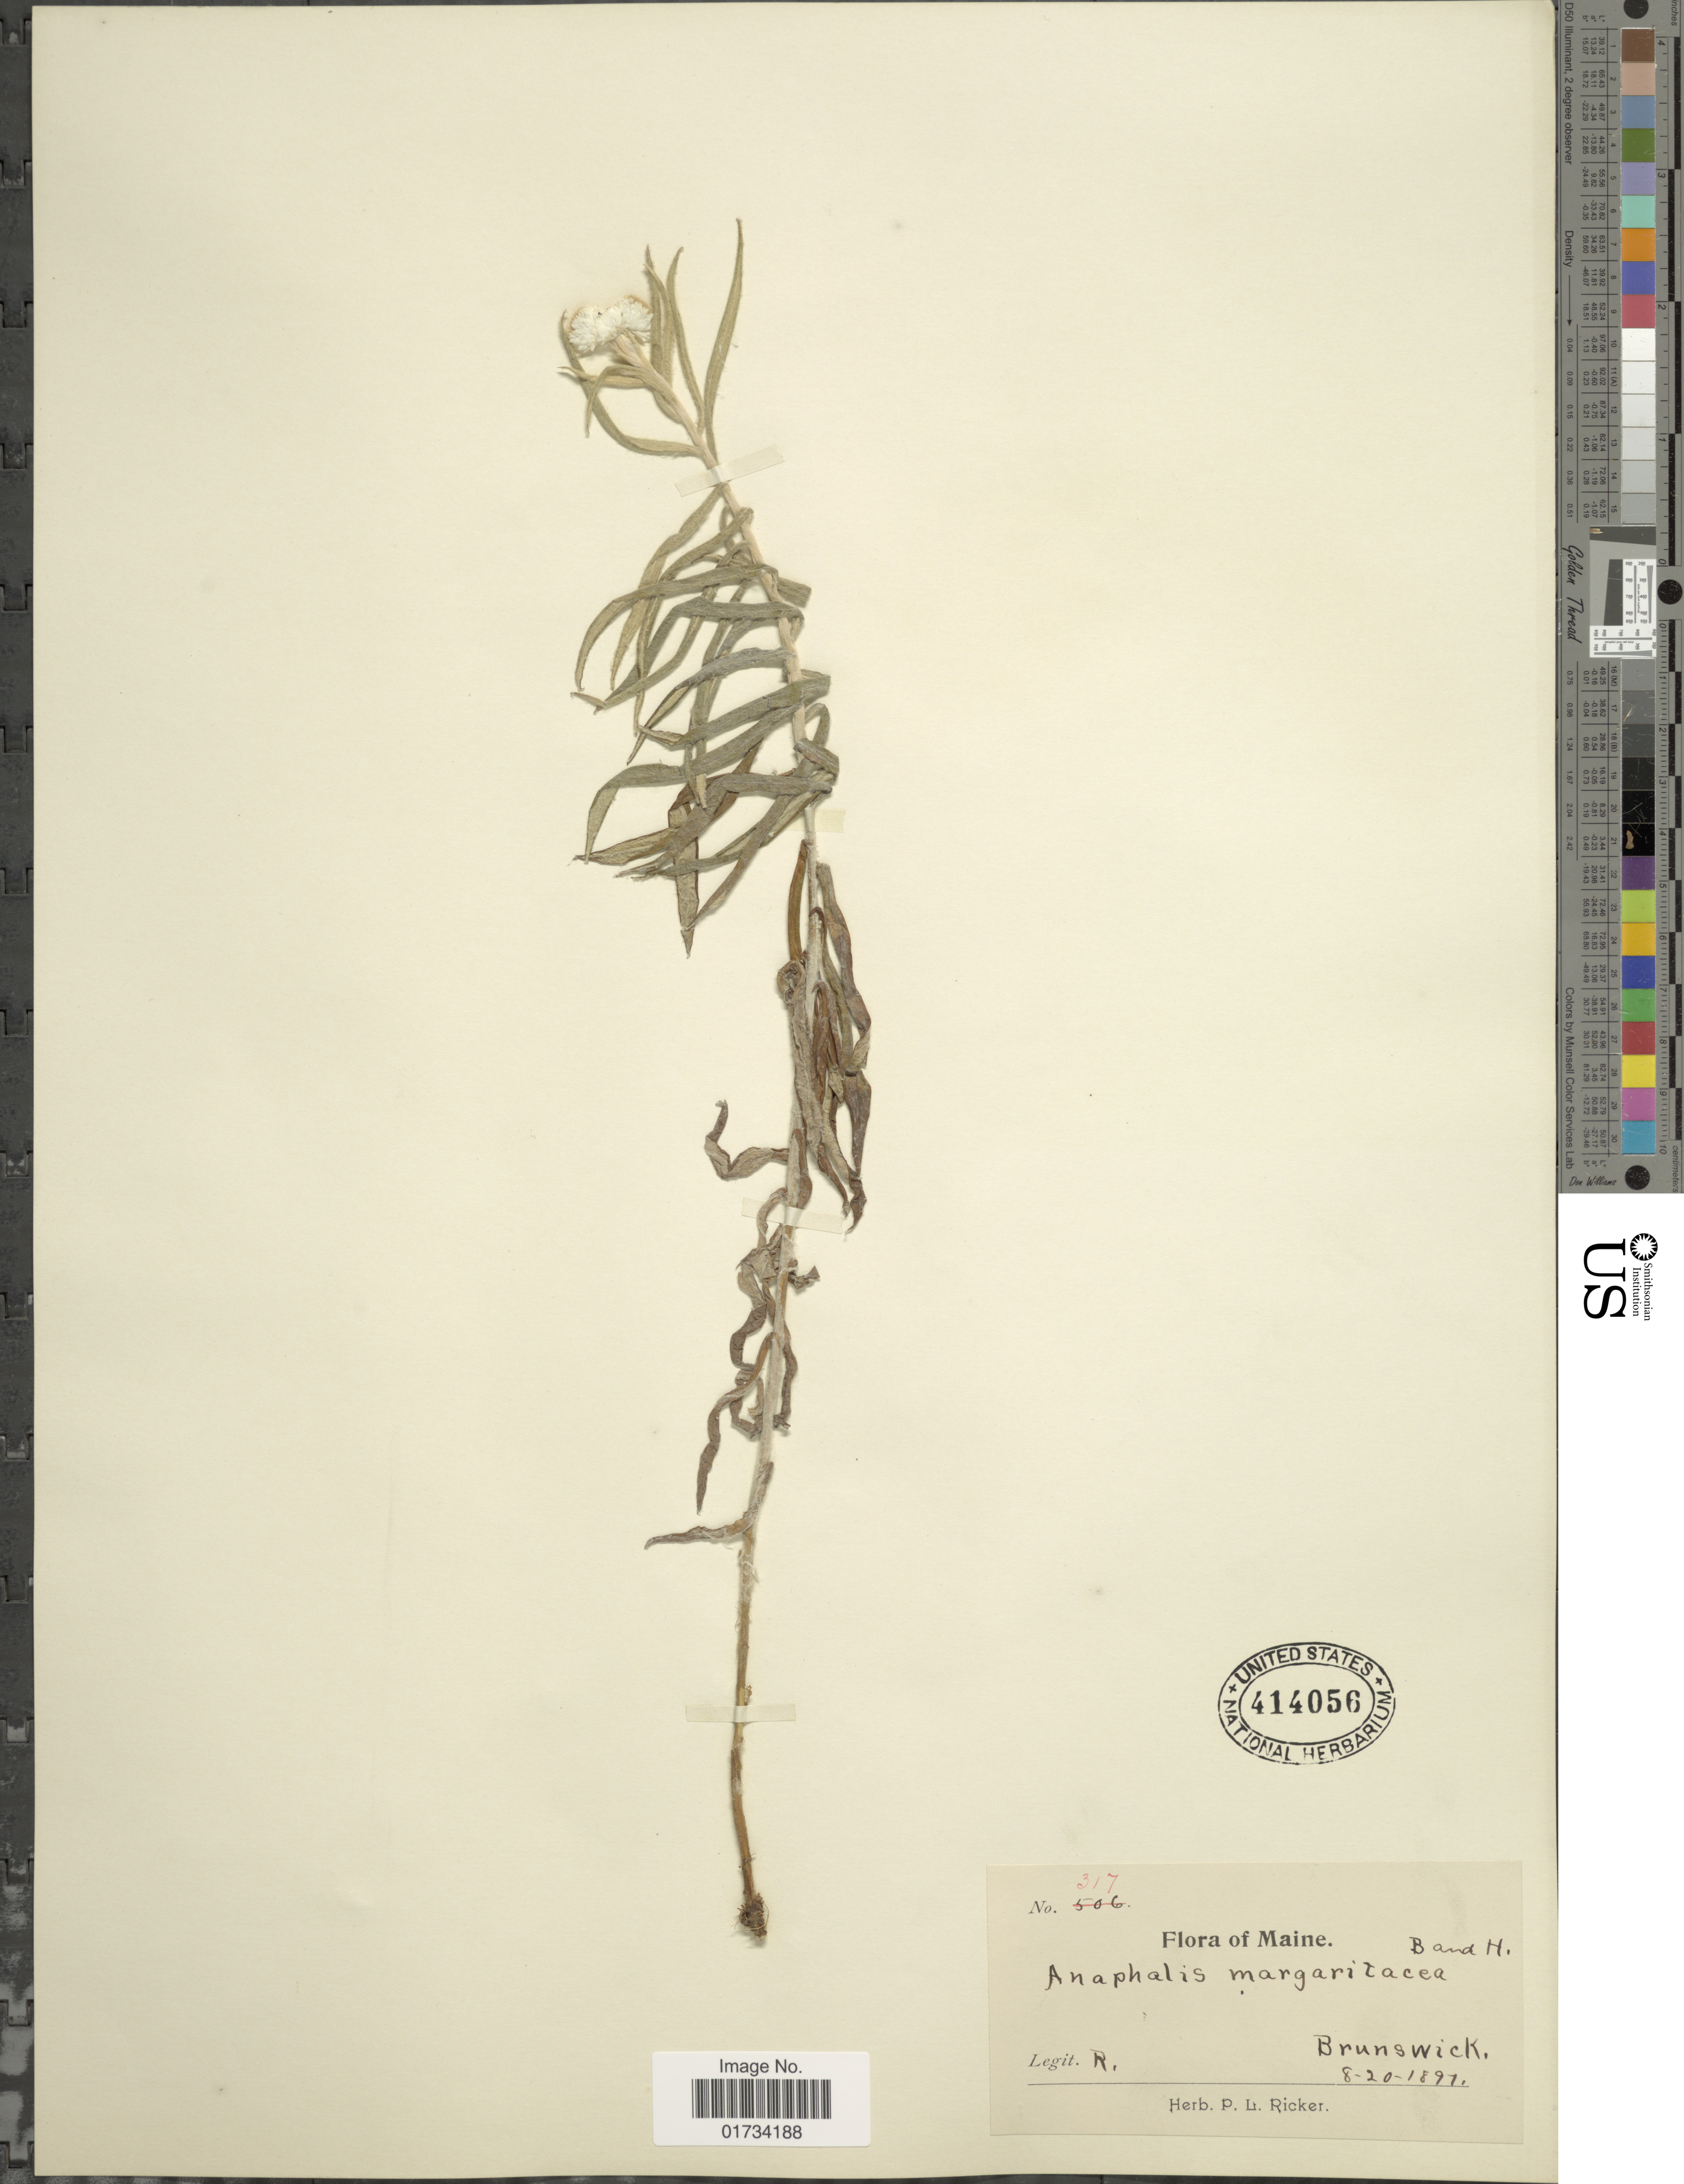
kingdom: Plantae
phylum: Tracheophyta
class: Magnoliopsida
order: Asterales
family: Asteraceae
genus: Anaphalis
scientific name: Anaphalis margaritacea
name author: (L.) Benth. & Hook. f.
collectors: P. Ricker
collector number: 317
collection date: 1891-08-20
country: United States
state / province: Maine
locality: Brunswick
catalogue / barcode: US 414056